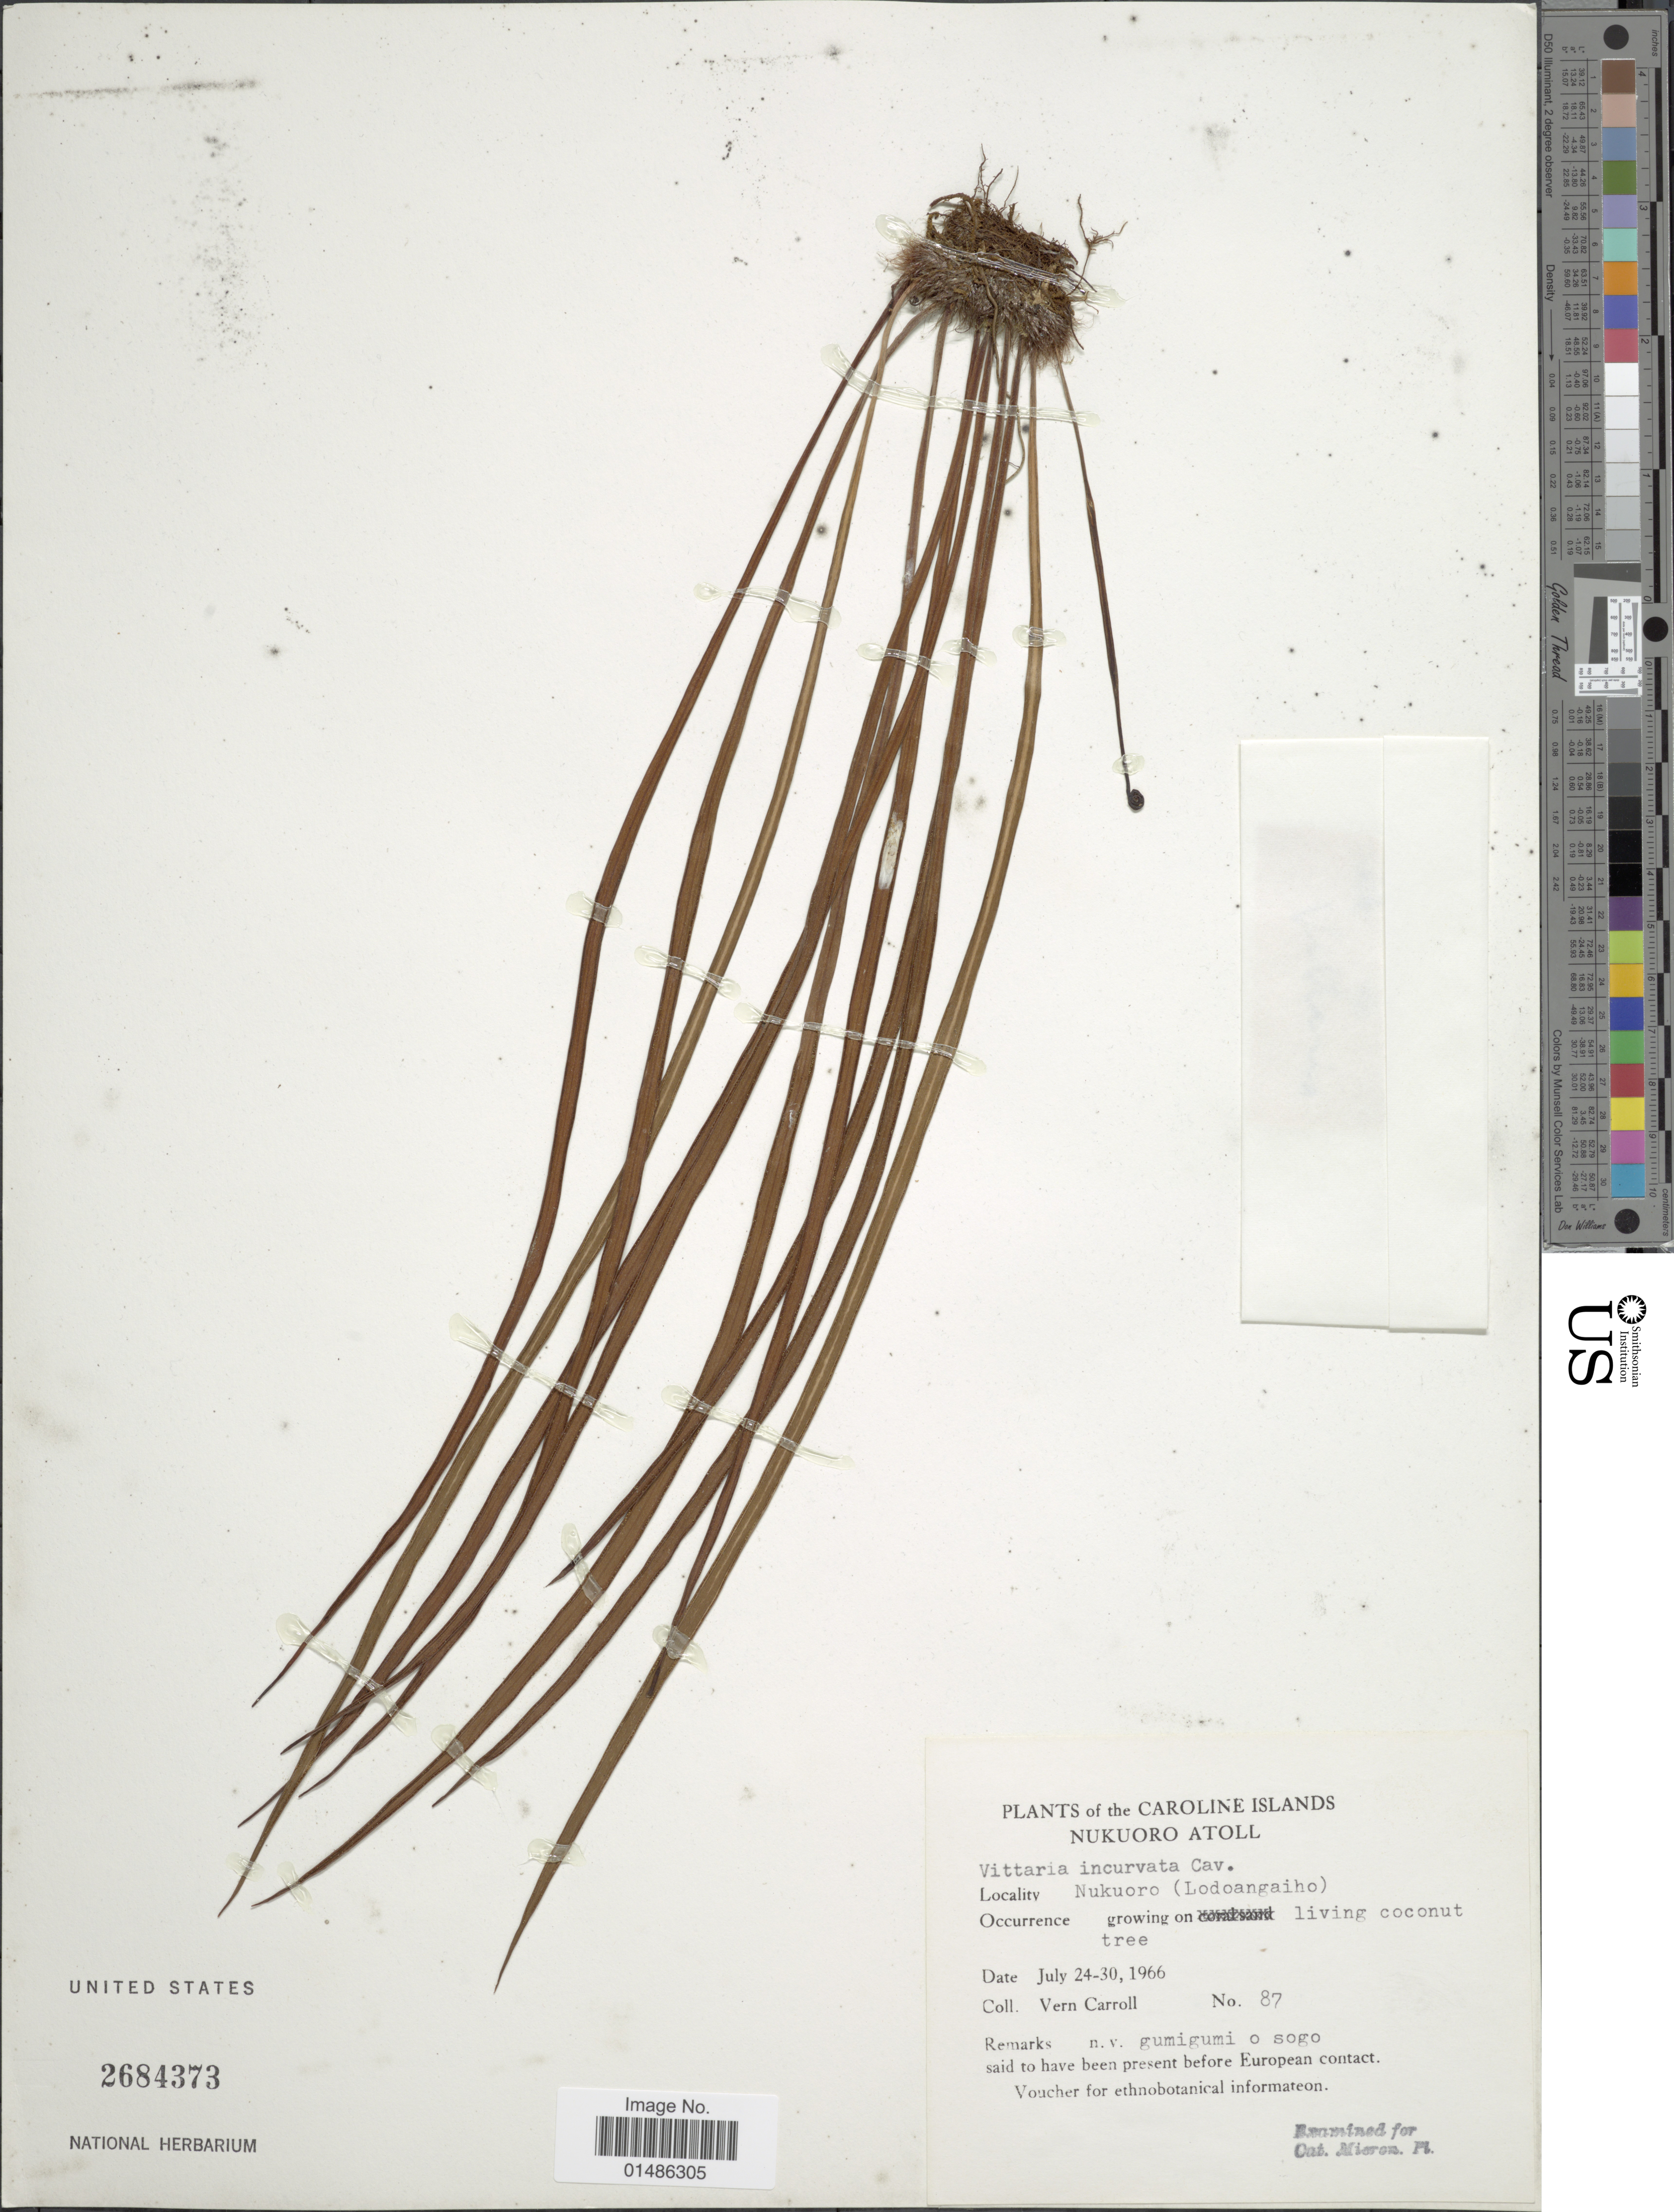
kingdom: Plantae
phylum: Tracheophyta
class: Polypodiopsida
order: Polypodiales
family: Pteridaceae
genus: Haplopteris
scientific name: Haplopteris ensiformis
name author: (Sw.) E.H. Crane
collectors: V. Carroll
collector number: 87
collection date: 1966-07-24/1966-07-30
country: Micronesia, Federated States of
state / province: Pohnpei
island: Nukuoro Atoll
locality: Caroline Islands. Nukuoro Atoll. Nukuoro (Lodoangaiho).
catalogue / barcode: US 2684373